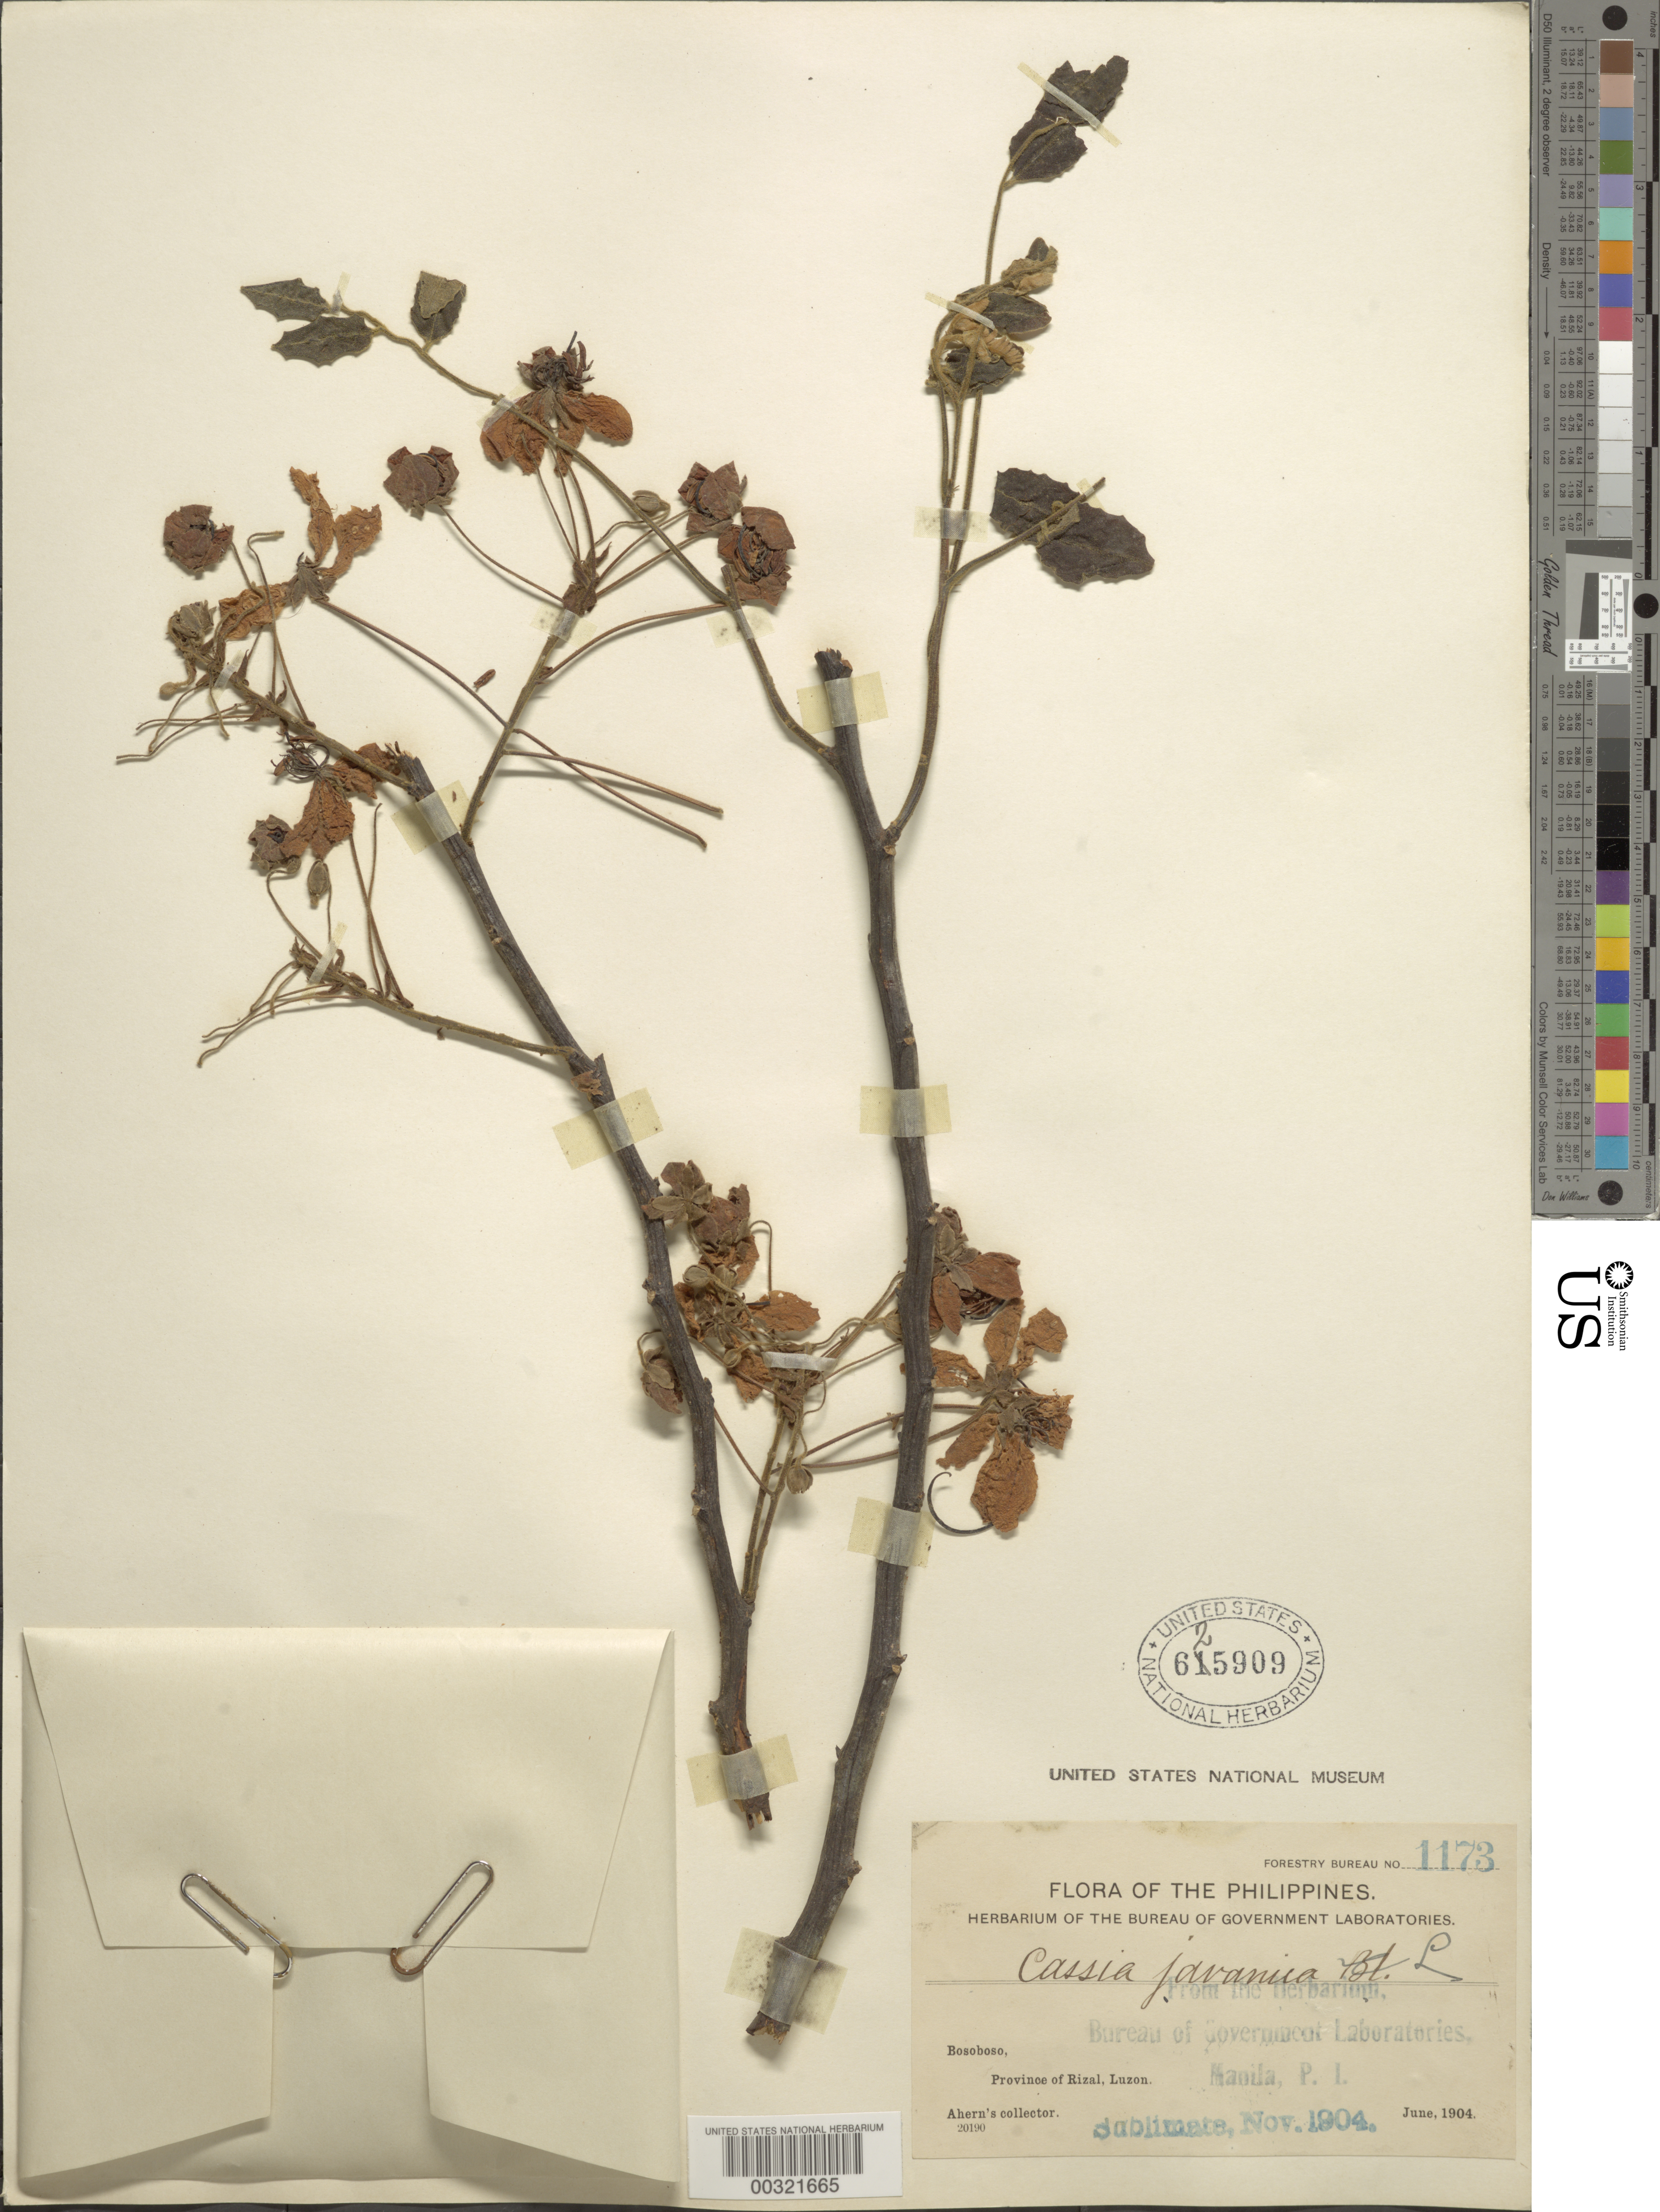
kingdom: Plantae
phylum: Tracheophyta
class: Magnoliopsida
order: Fabales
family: Fabaceae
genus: Cassia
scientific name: Cassia javanica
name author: L.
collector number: Forestry Bureau No. 1173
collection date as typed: Jun 1904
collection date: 1904-06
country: Philippines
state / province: Calabarzon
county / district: Rizal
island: Luzon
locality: Bosoboso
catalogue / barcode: US 625909